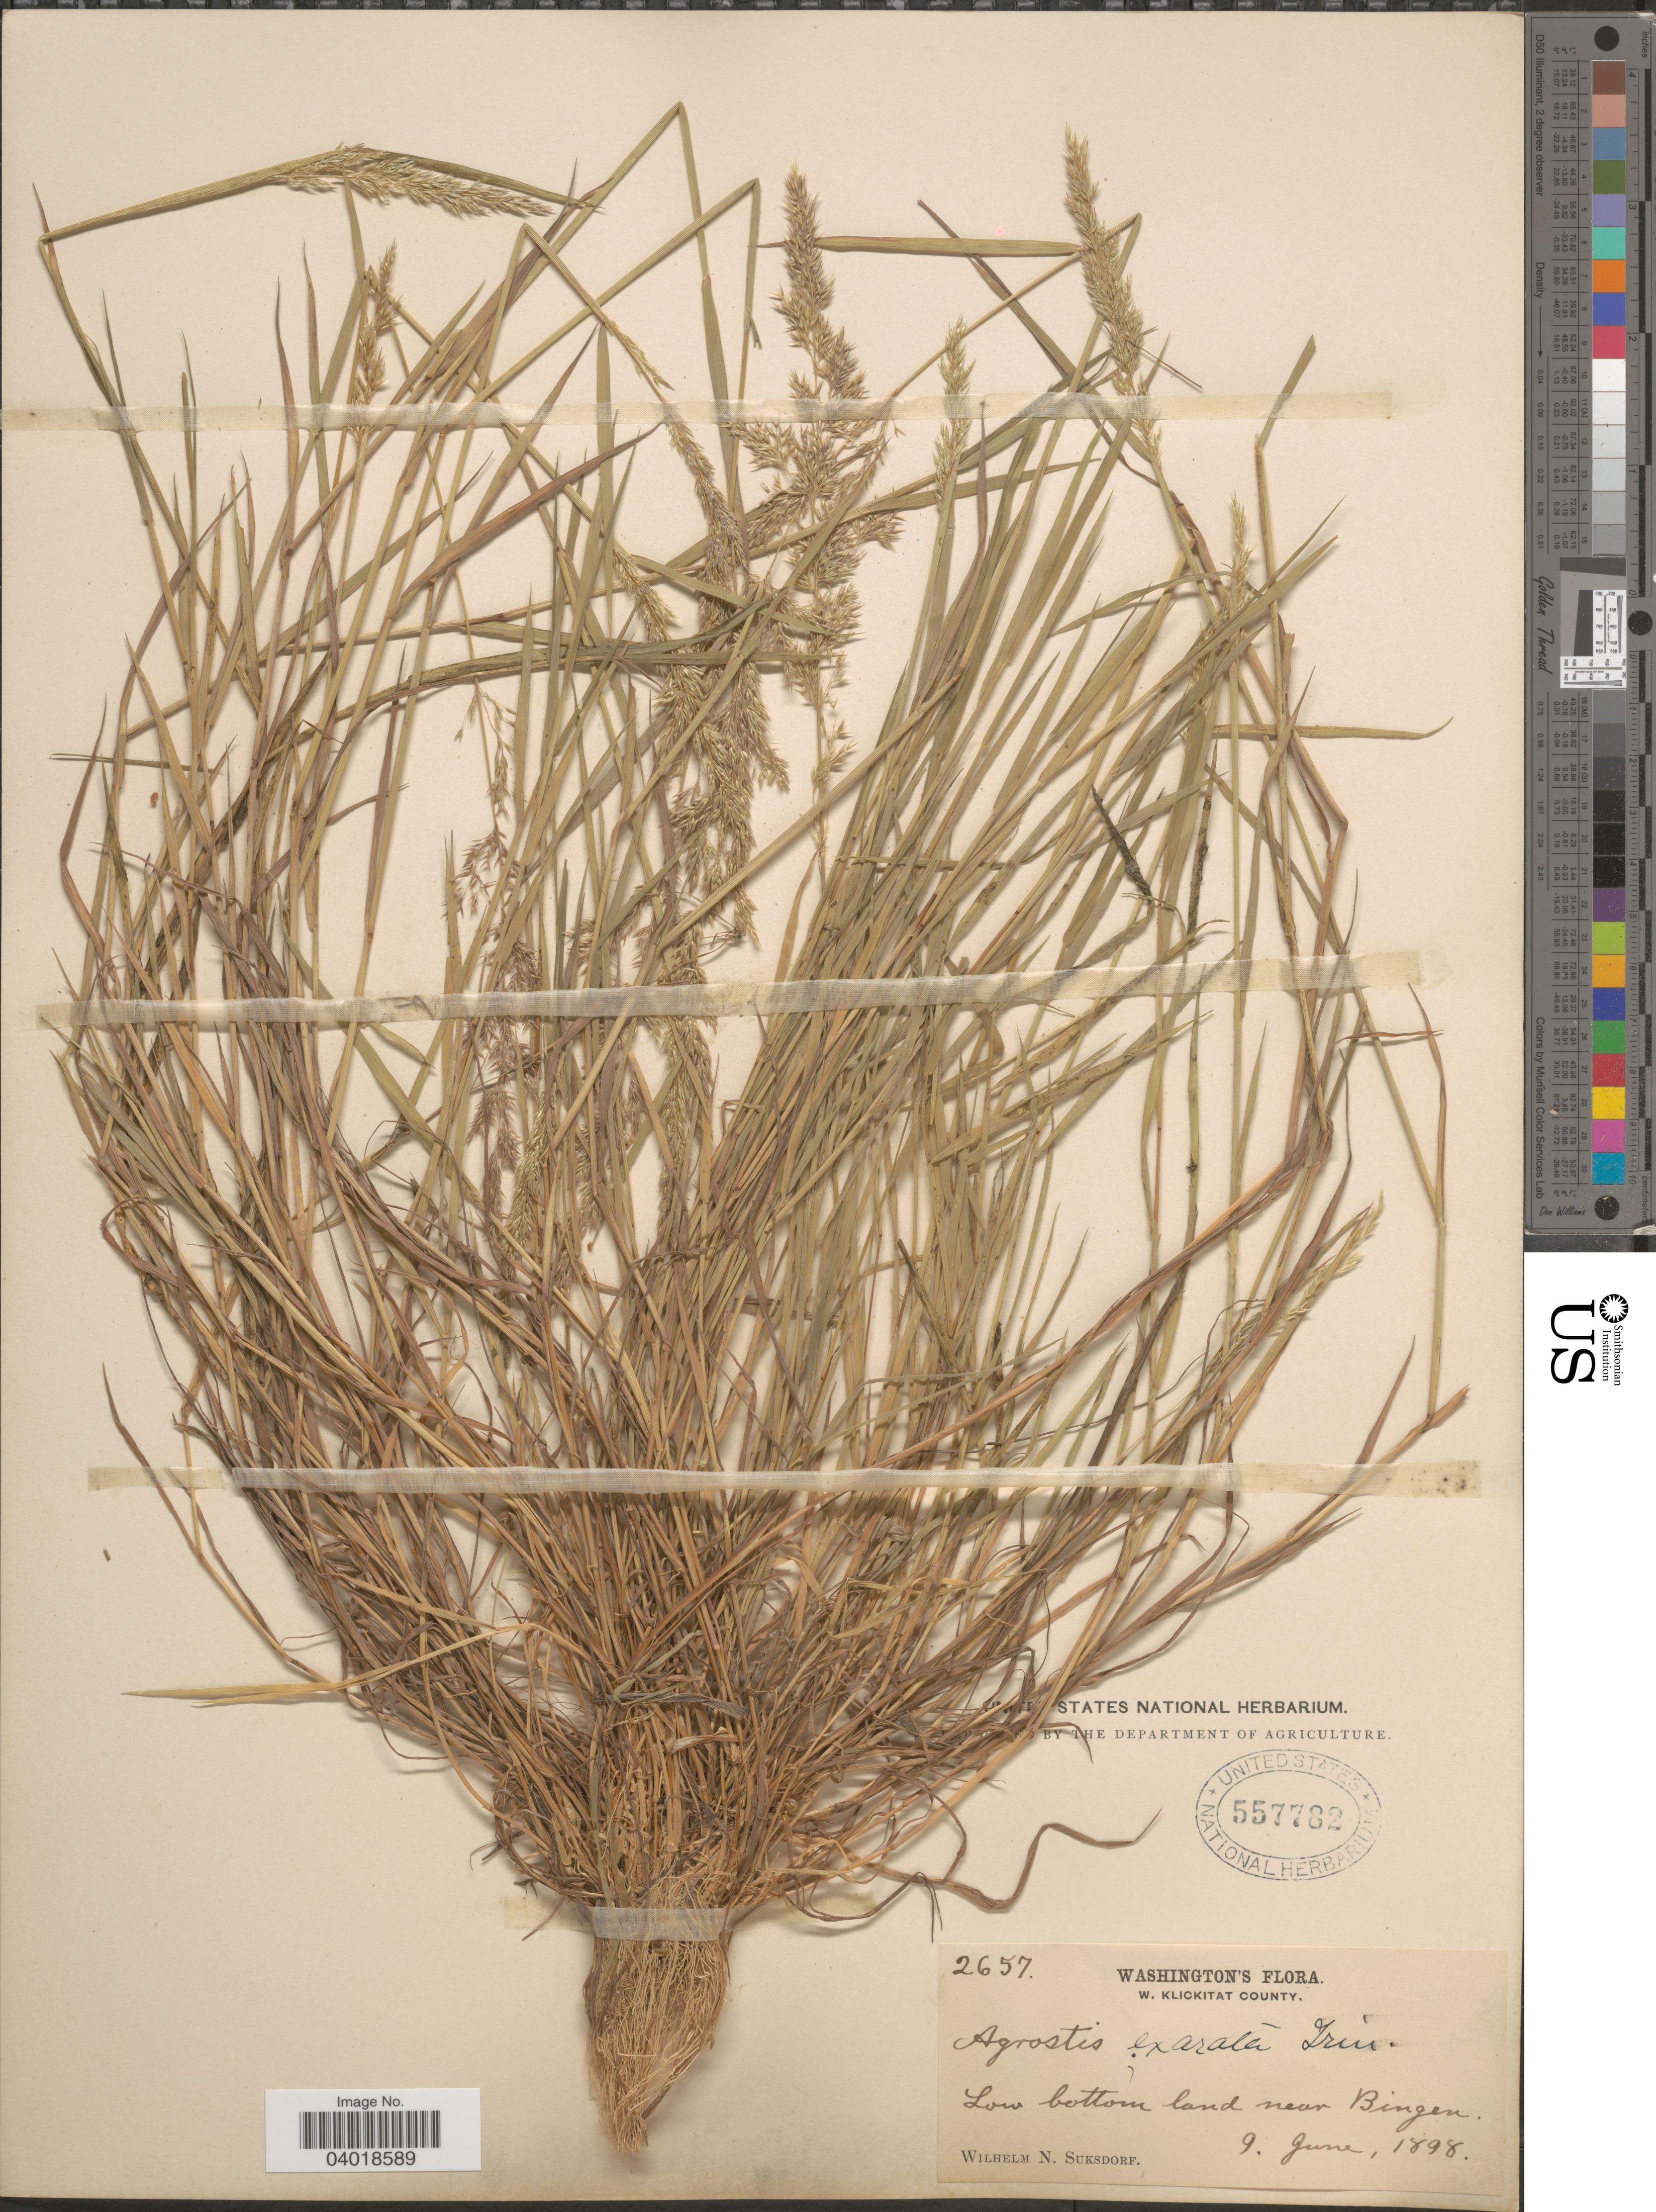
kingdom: Plantae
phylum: Tracheophyta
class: Liliopsida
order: Poales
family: Poaceae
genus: Agrostis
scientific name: Agrostis exarata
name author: Trin.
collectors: W. N. Suksdorf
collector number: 2657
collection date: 1898-06-09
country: United States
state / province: Washington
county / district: Klickitat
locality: W. Klickitat County. Low bottom land near Bingen.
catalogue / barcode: US 557782